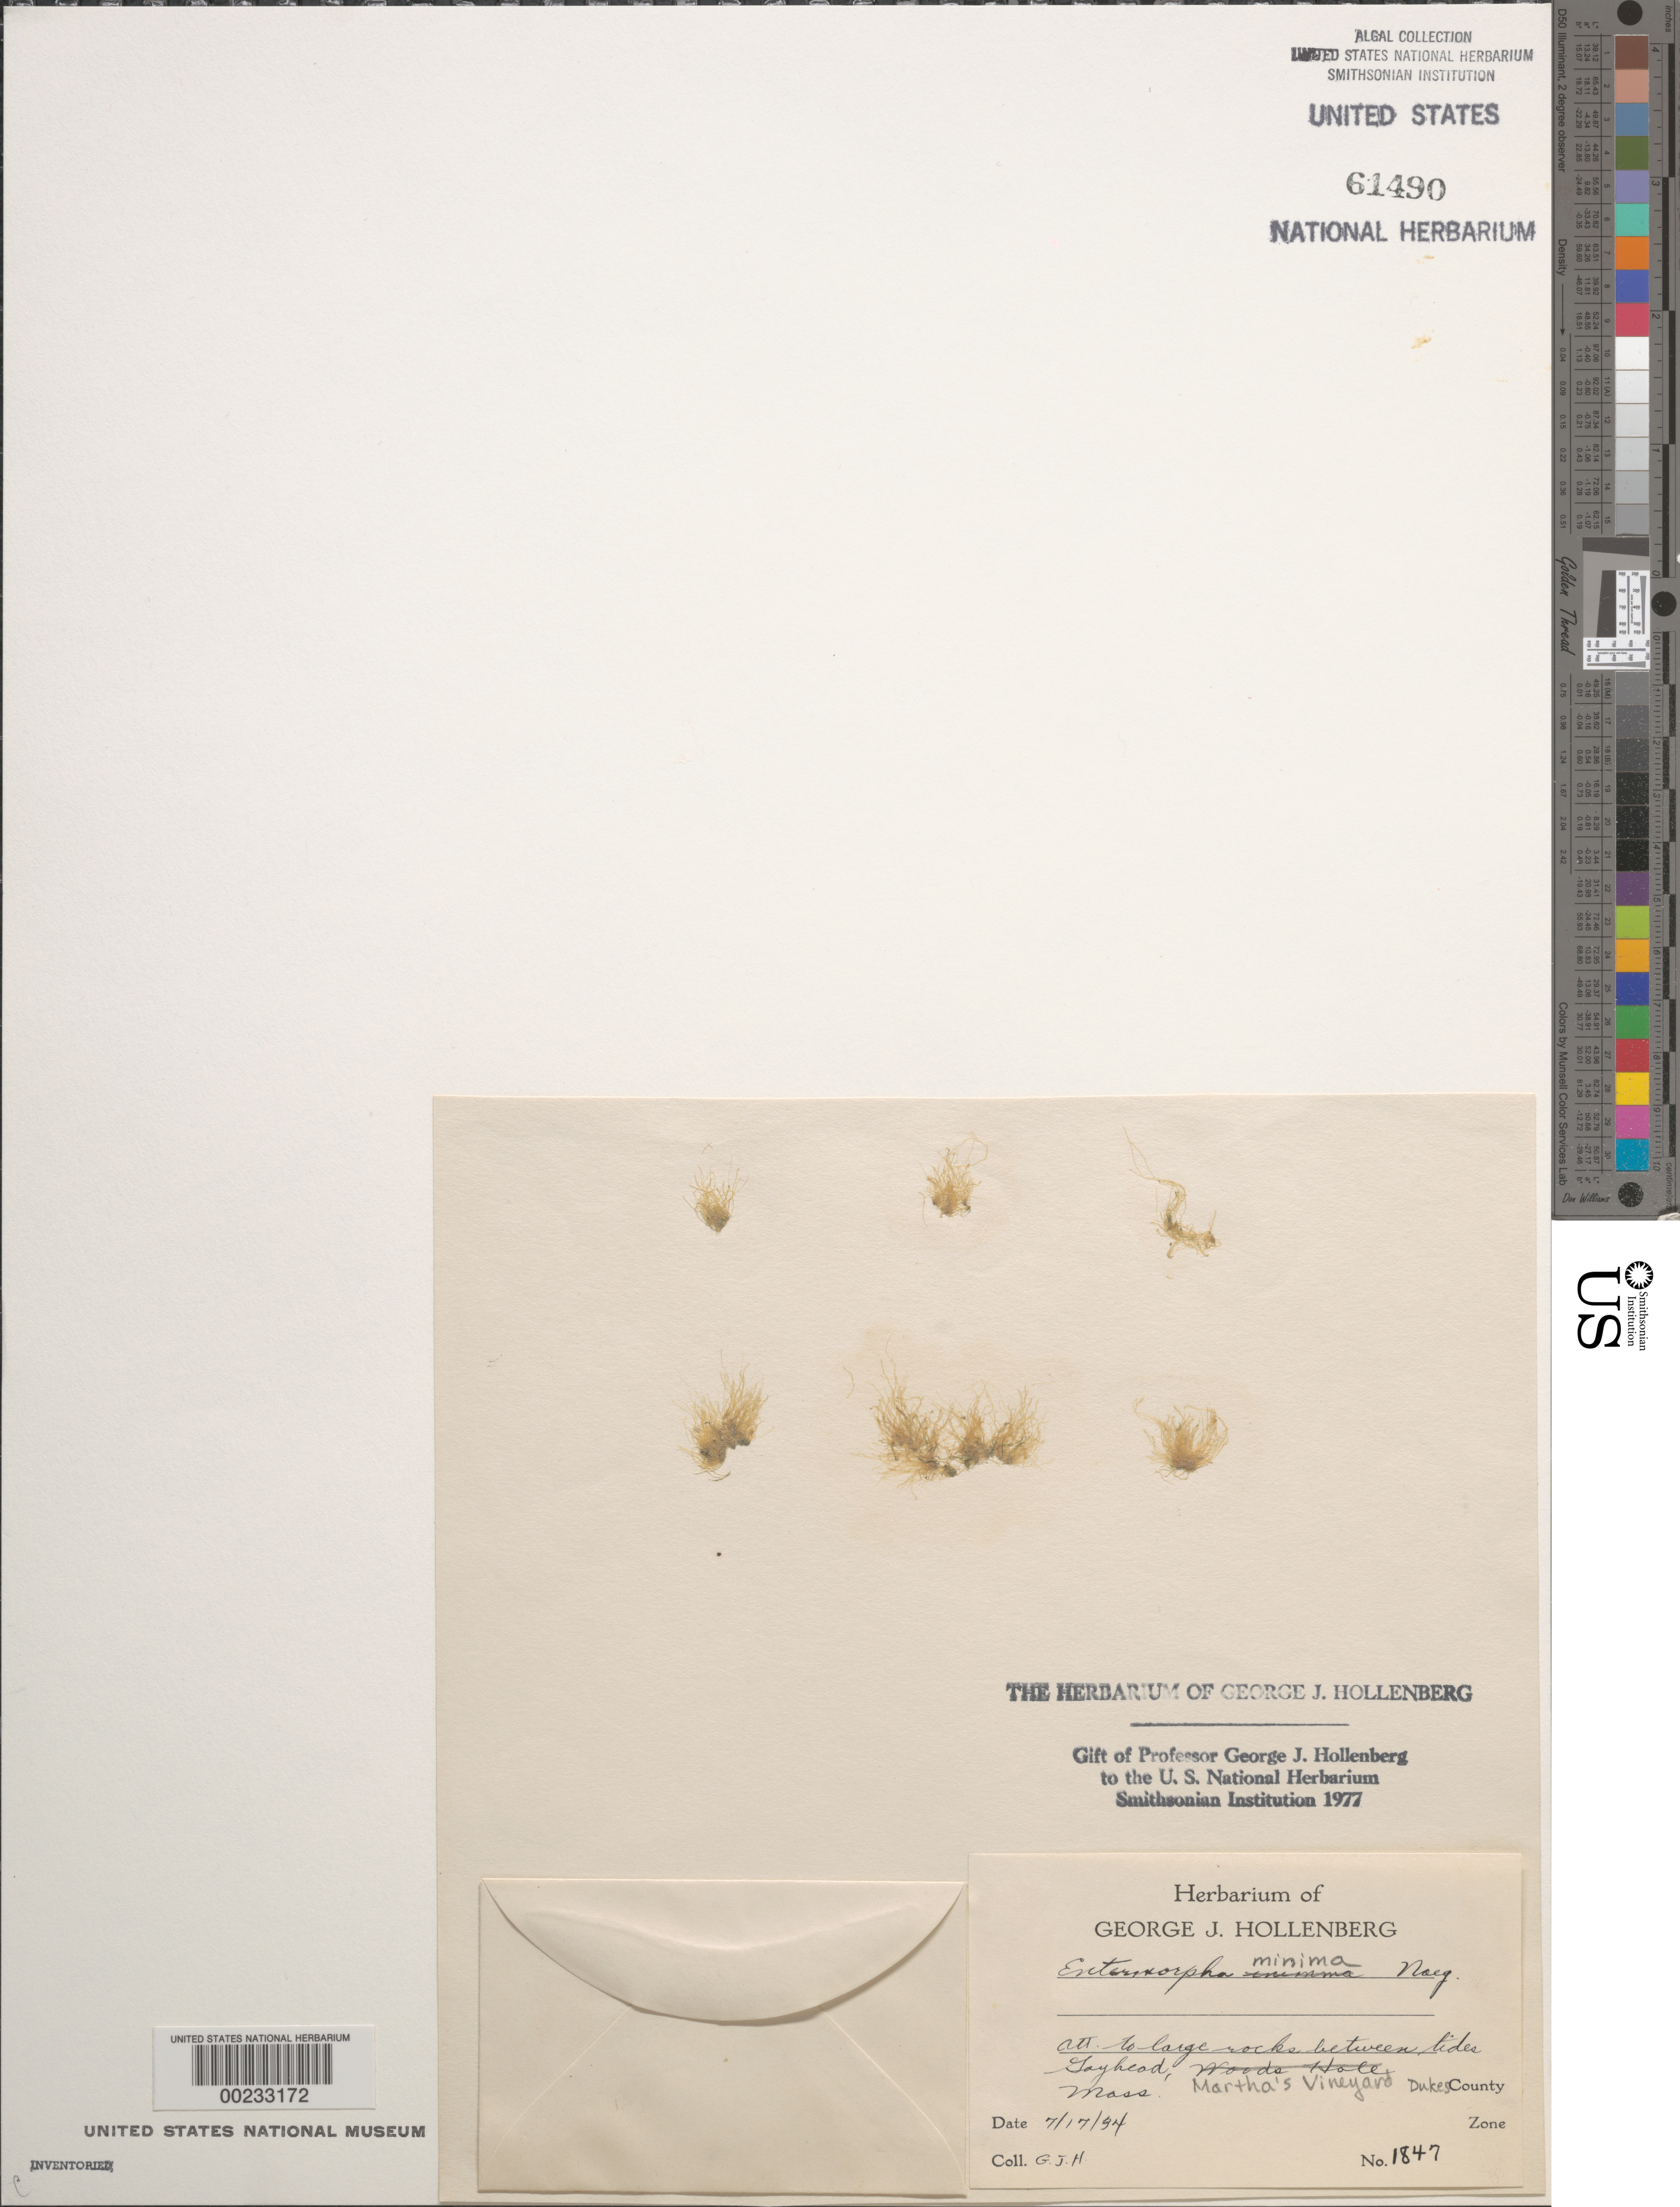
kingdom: Plantae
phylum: Chlorophyta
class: Ulvophyceae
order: Ulvales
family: Kornmanniaceae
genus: Blidingia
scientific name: Blidingia minima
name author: Nägeli ex Kütz.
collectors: G. Hollenberg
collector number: GJH 1847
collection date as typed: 17 Jul 1934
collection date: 1934-07-17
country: United States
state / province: Massachusetts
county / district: Dukes County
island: Martha's Vineyard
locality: Gay Head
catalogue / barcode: US 61490